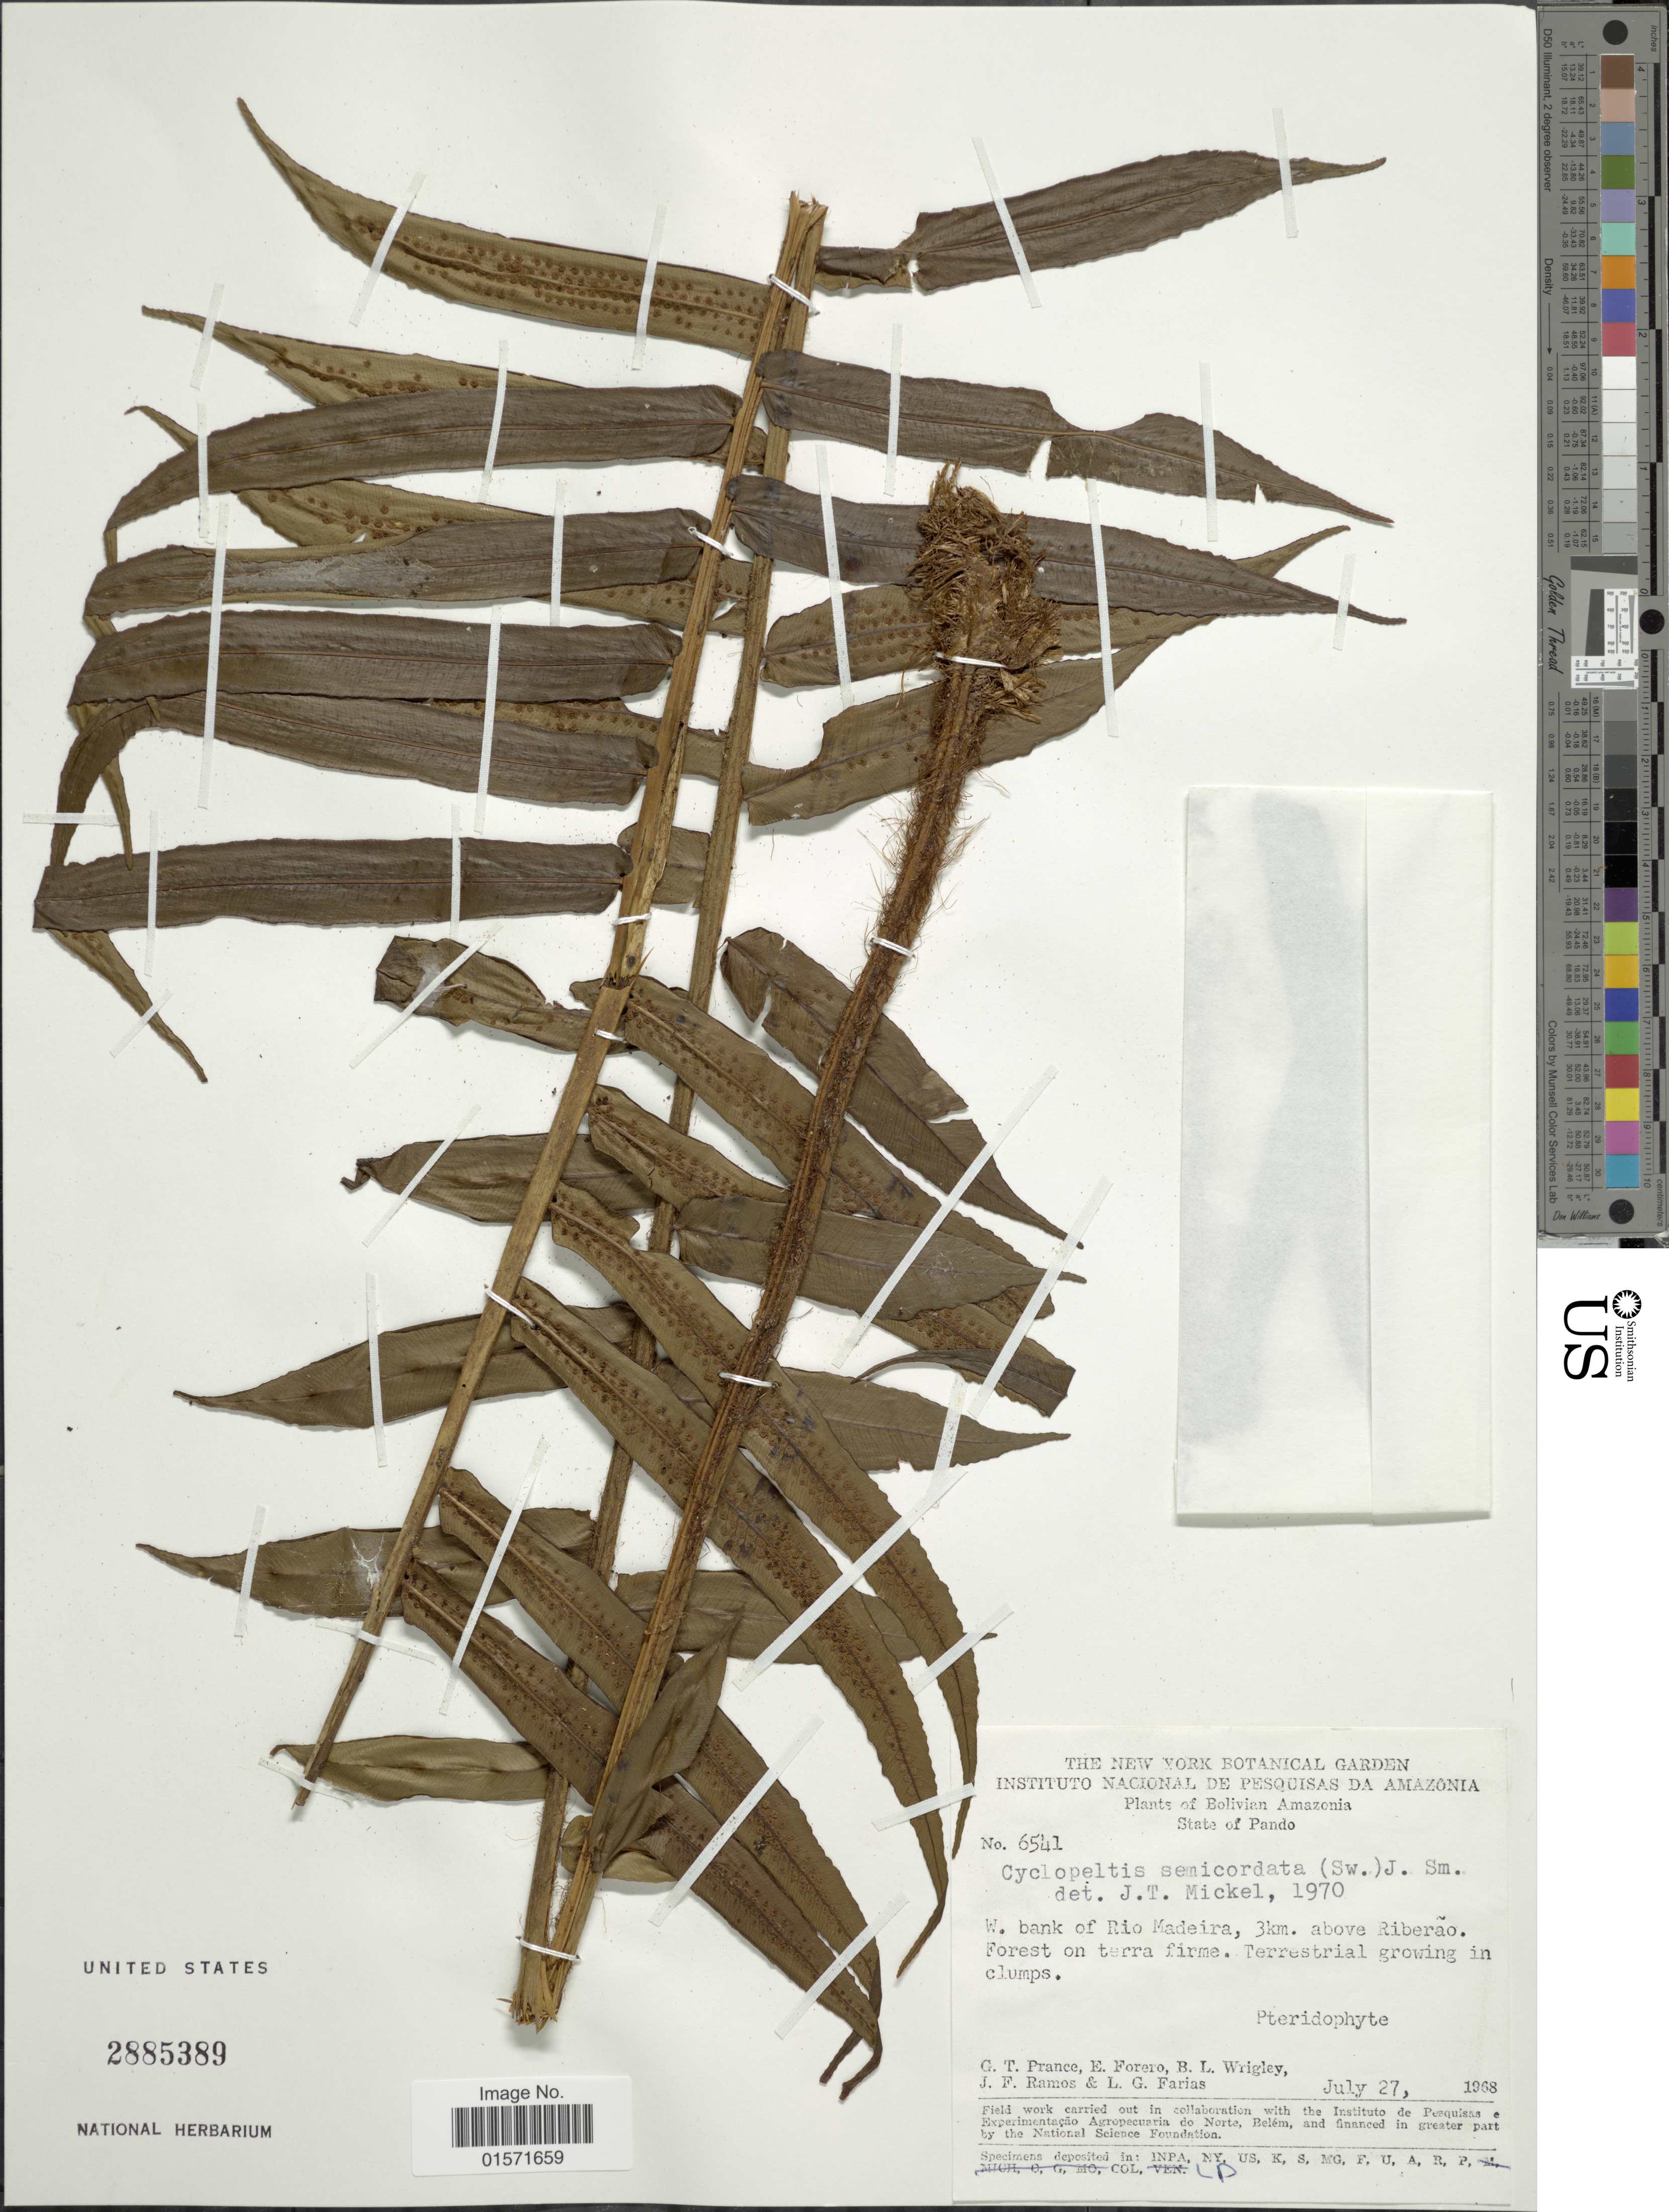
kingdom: Plantae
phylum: Tracheophyta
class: Polypodiopsida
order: Polypodiales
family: Lomariopsidaceae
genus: Cyclopeltis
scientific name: Cyclopeltis semicordata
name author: (Sw.) J. Sm.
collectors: G. T. Prance, E. Forero, B. L. Wrigley, J. F. Ramos & L. G. Farias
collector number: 6541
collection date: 1968-07-27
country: Bolivia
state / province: Pando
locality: Bolivian Amazonia. State of Pando. W. bank of Rio Madeira, 3 km. above Riberao.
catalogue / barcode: US 2885389